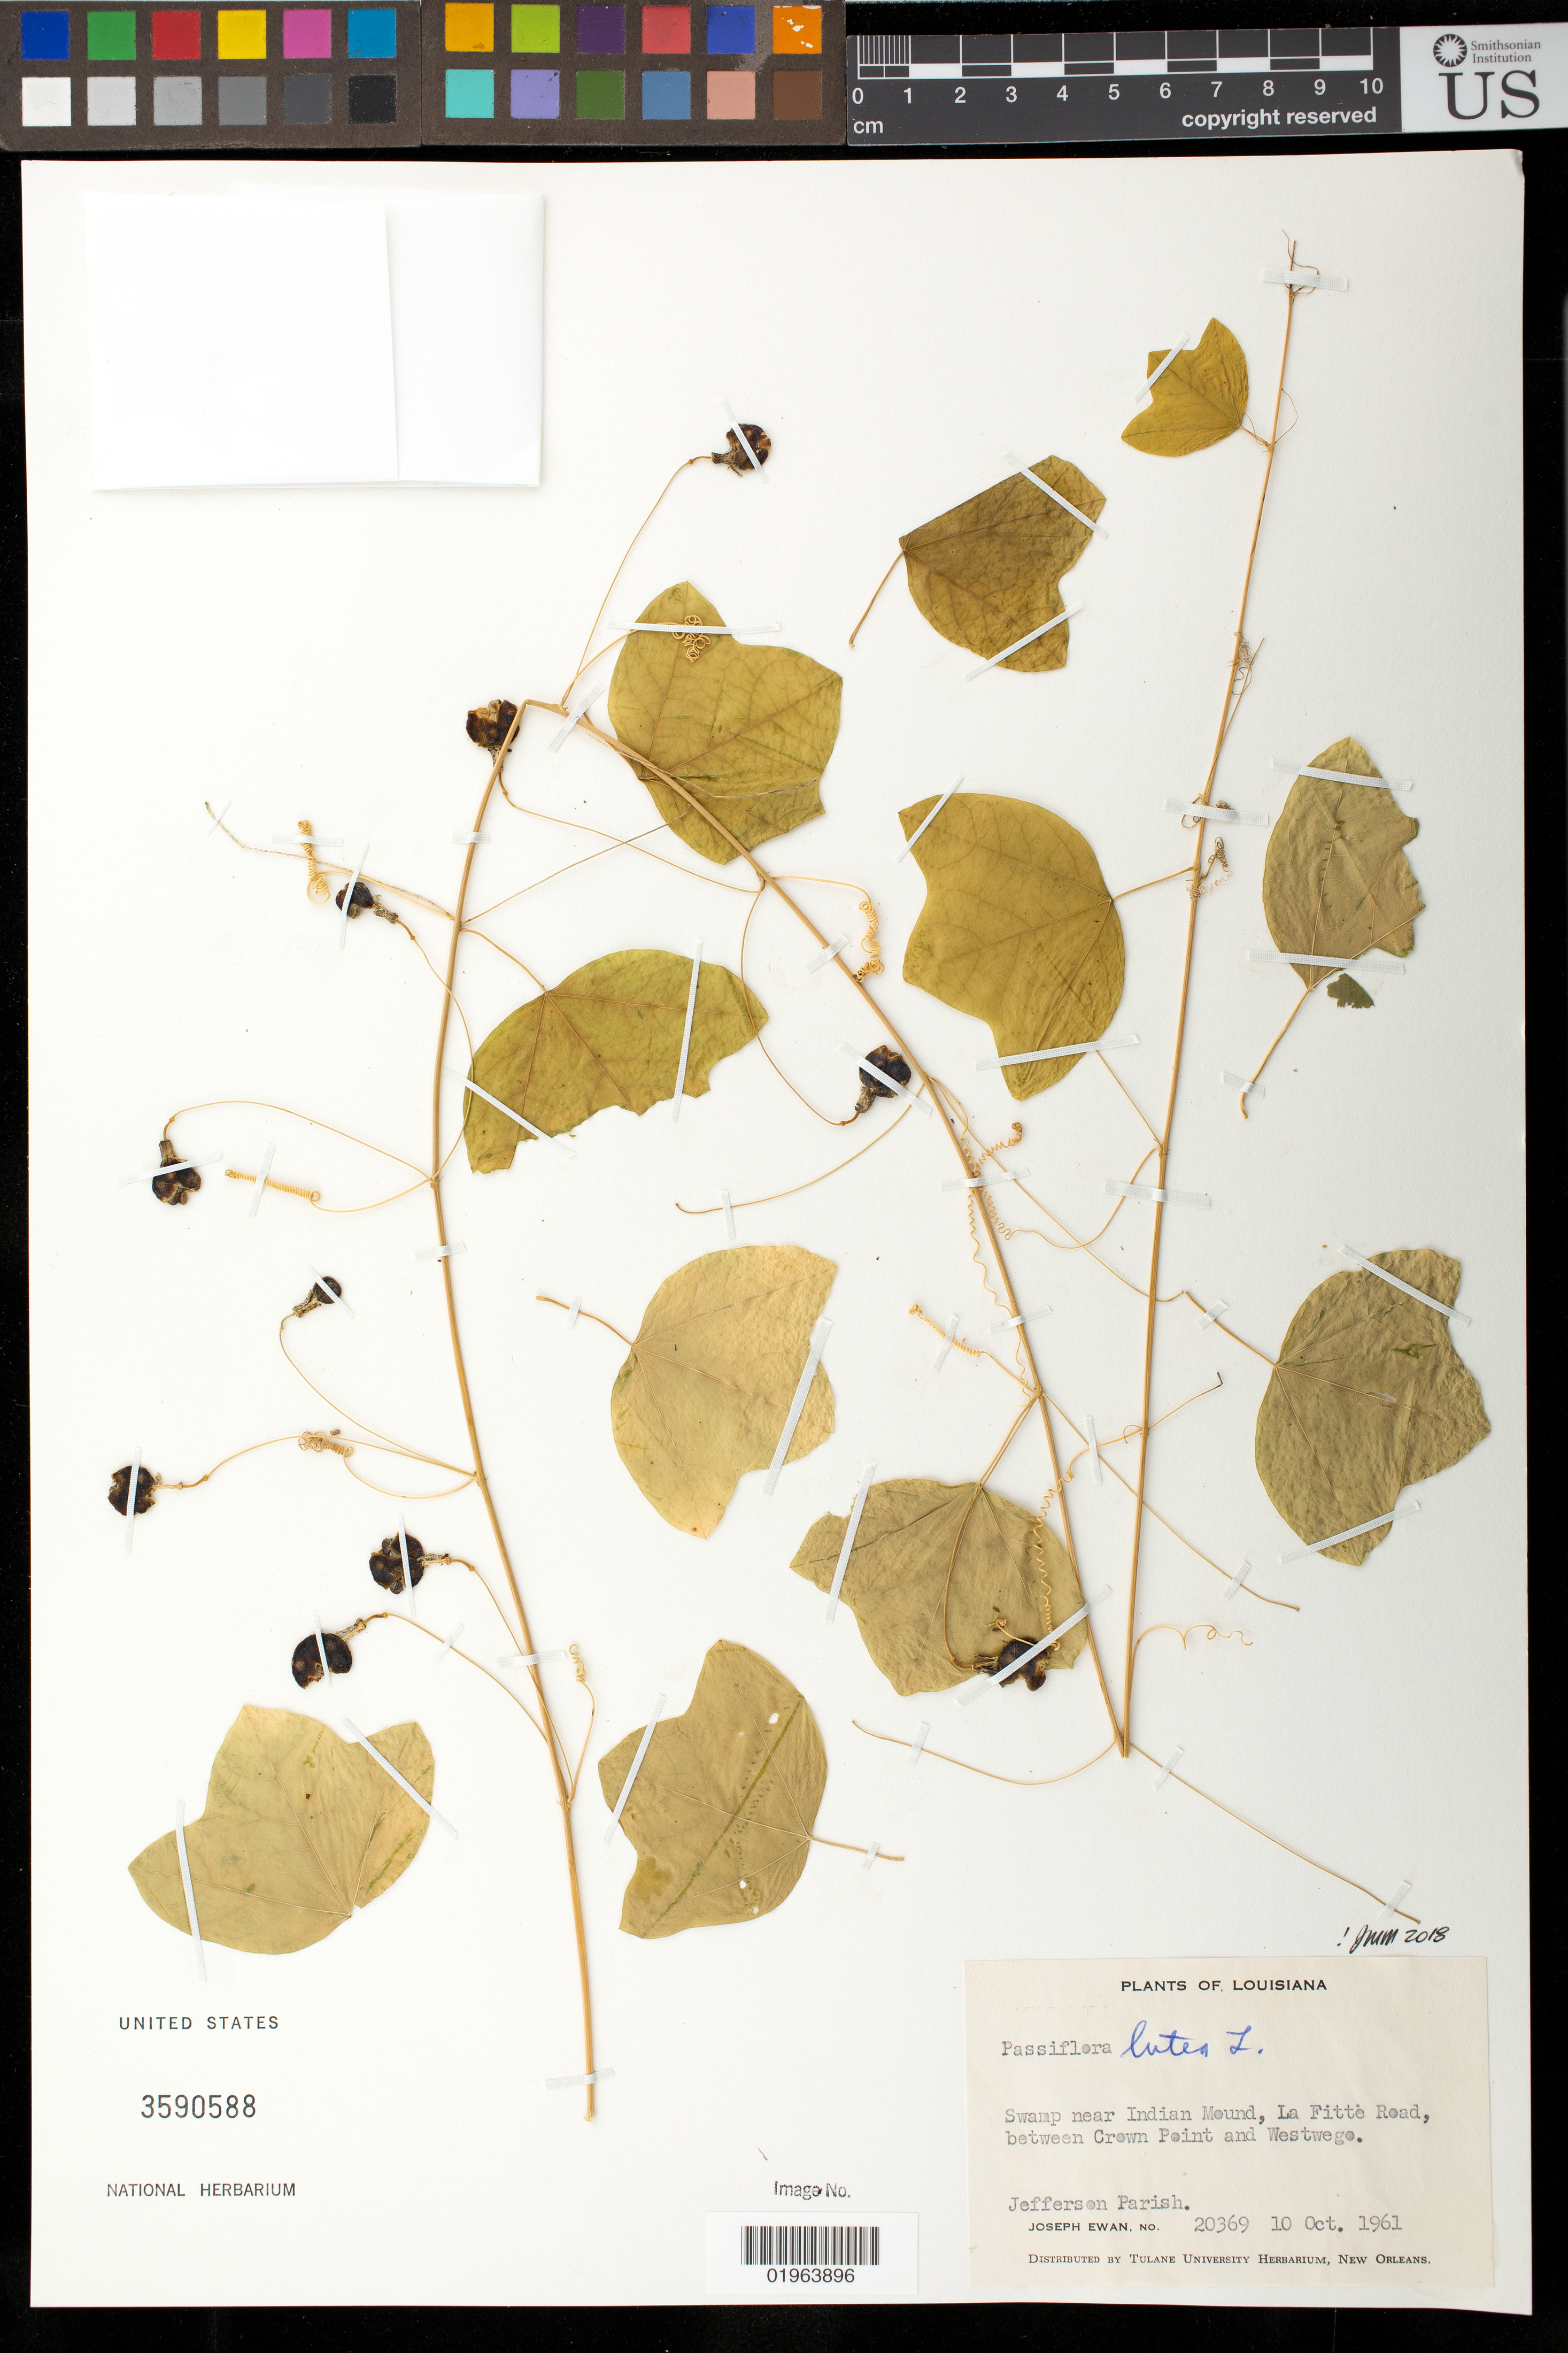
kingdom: Plantae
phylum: Tracheophyta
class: Magnoliopsida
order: Malpighiales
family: Passifloraceae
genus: Passiflora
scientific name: Passiflora lutea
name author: L.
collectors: J. A. Ewan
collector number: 20369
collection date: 1961-10-10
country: United States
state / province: Louisiana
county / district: Jefferson Parish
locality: La Fitte Road, between Westwege and Crown Point. Swamp near Indian Mound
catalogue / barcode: US 3590588